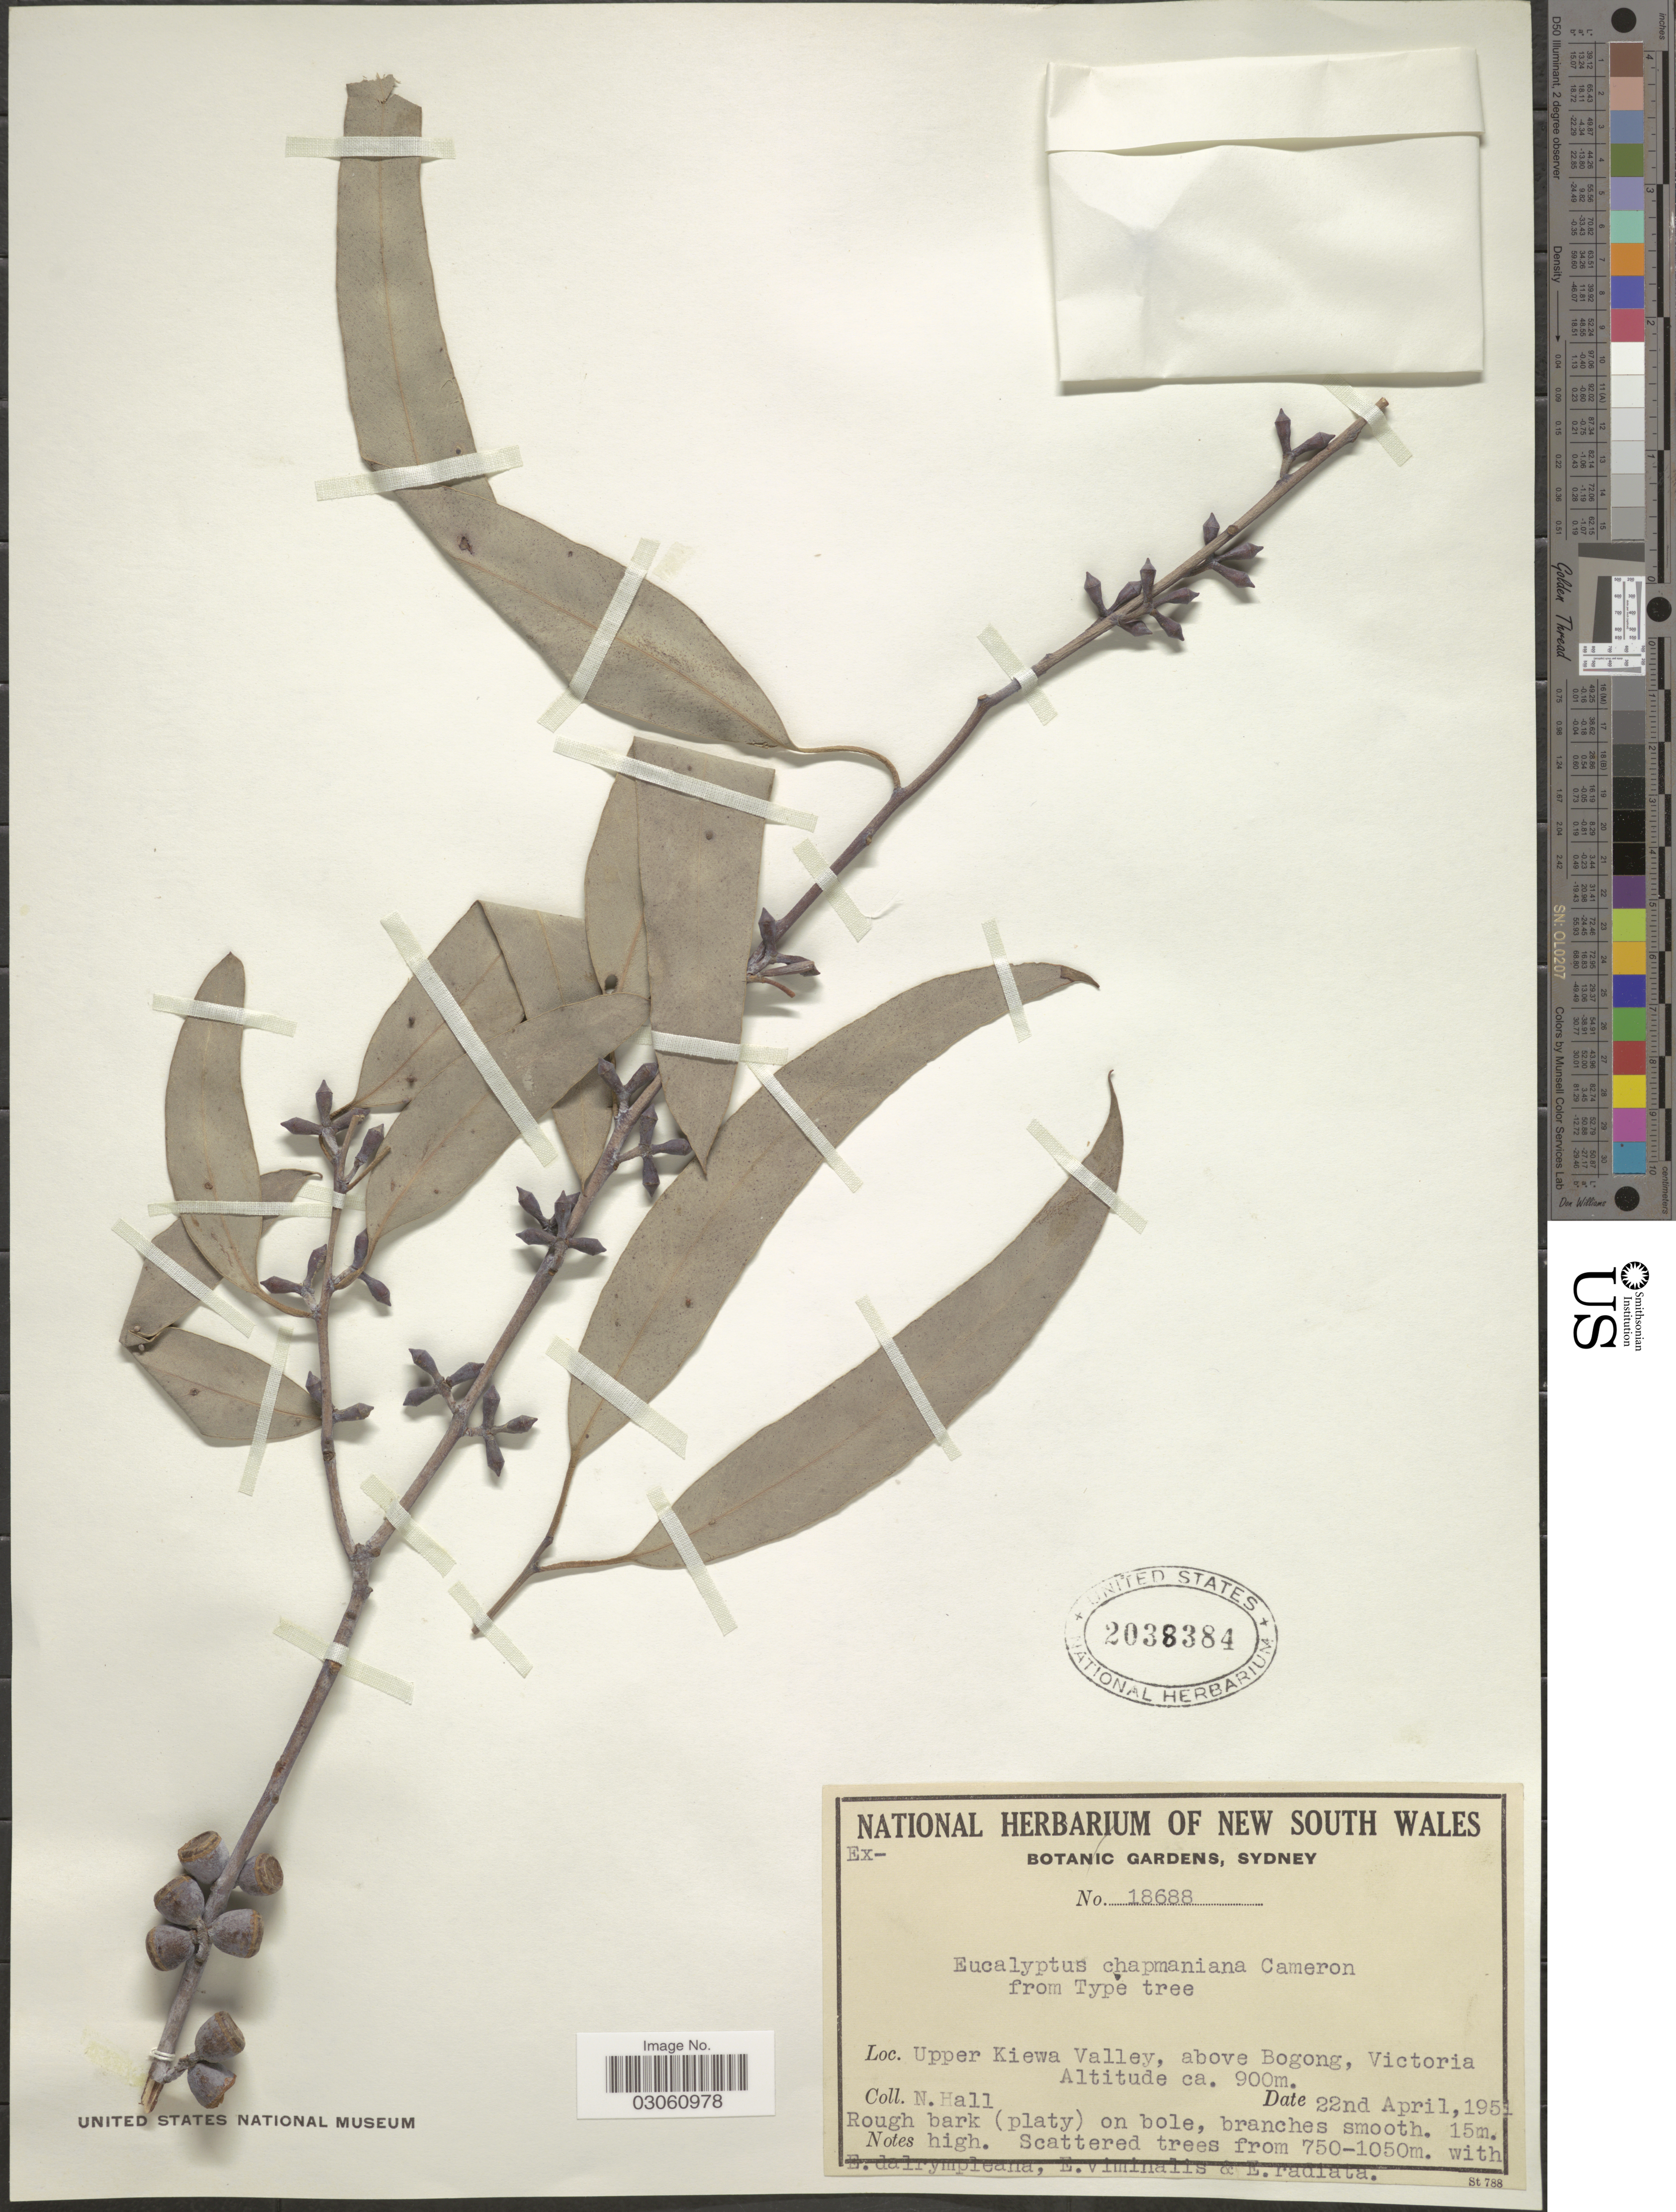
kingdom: Plantae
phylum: Tracheophyta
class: Magnoliopsida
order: Myrtales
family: Myrtaceae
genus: Eucalyptus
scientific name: Eucalyptus chapmaniana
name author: Cameron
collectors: N. Hall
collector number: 18688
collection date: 1951-04-22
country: Australia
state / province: Victoria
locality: Upper Kiewa Valley, above Bogong, Victoria.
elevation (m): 900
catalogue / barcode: US 2038384